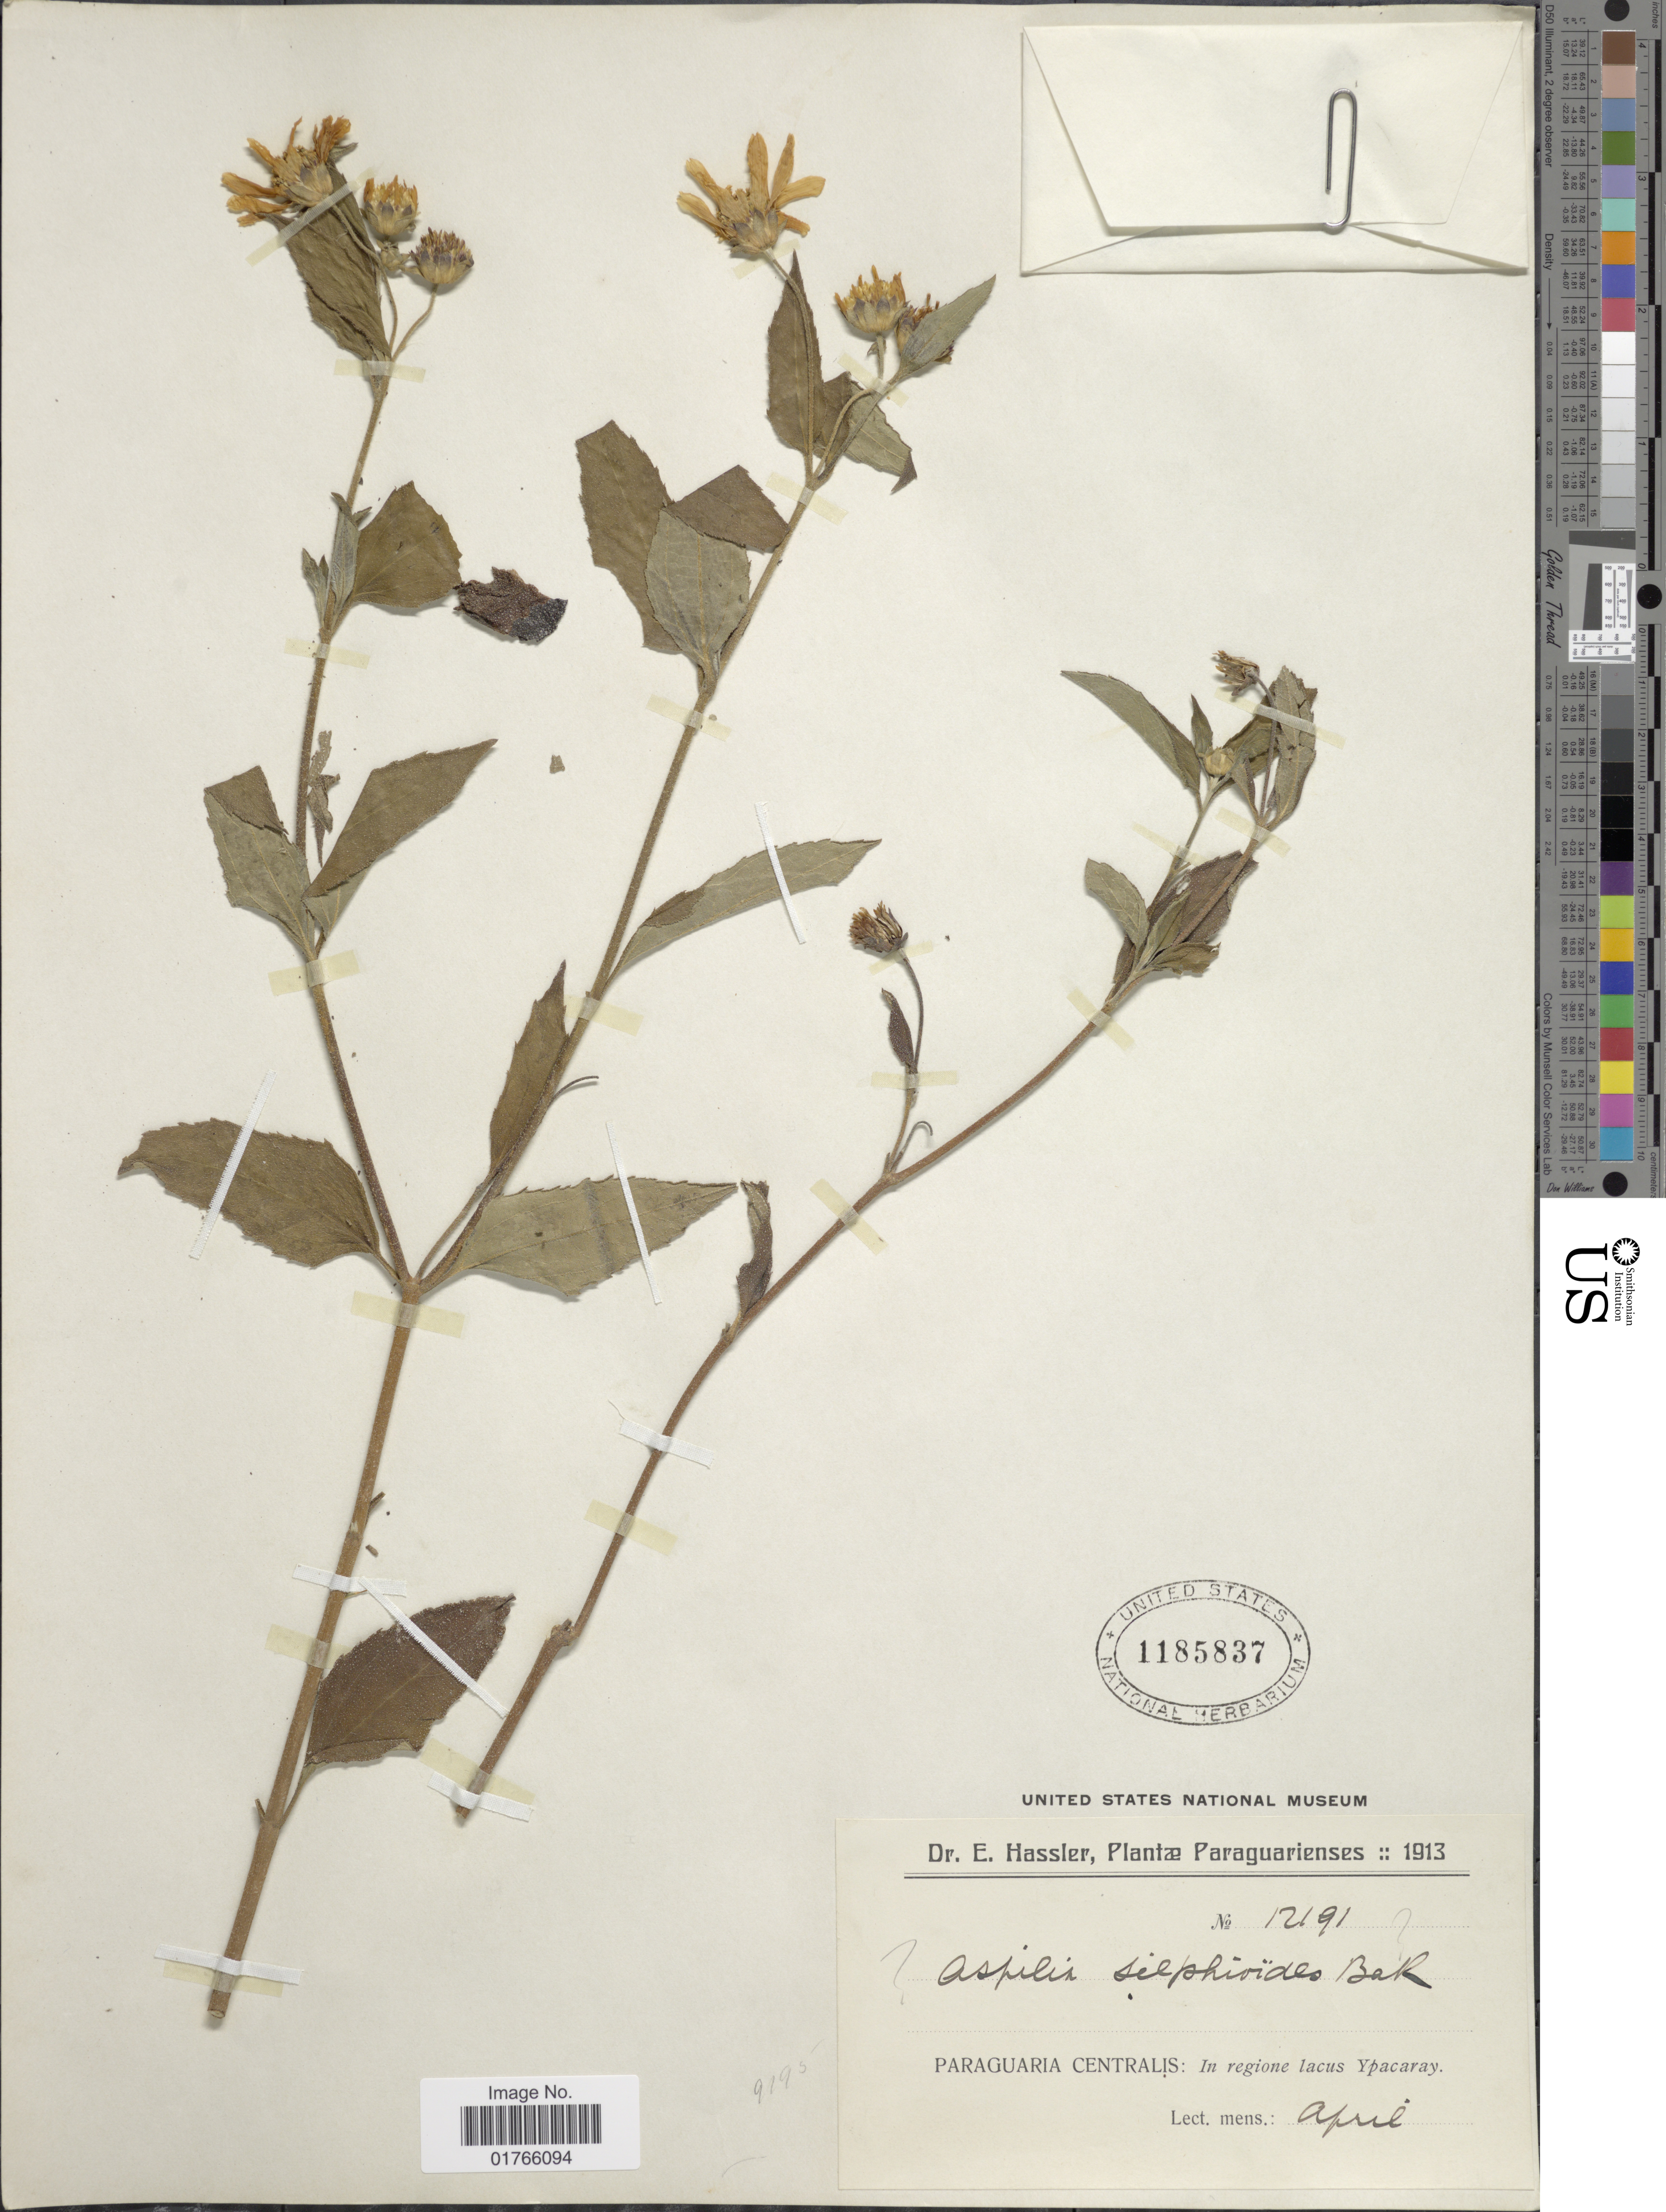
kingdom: Plantae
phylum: Tracheophyta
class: Magnoliopsida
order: Asterales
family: Asteraceae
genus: Aspilia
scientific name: Aspilia silphioides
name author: (Hook. & Arn.) Benth. ex Benth. & Hook. f.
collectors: E. Hassler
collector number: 12191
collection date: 1913-04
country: Paraguay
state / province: Paraguari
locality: Paraguaria Centralis, regione lacus Ypacaray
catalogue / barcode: US 1185837